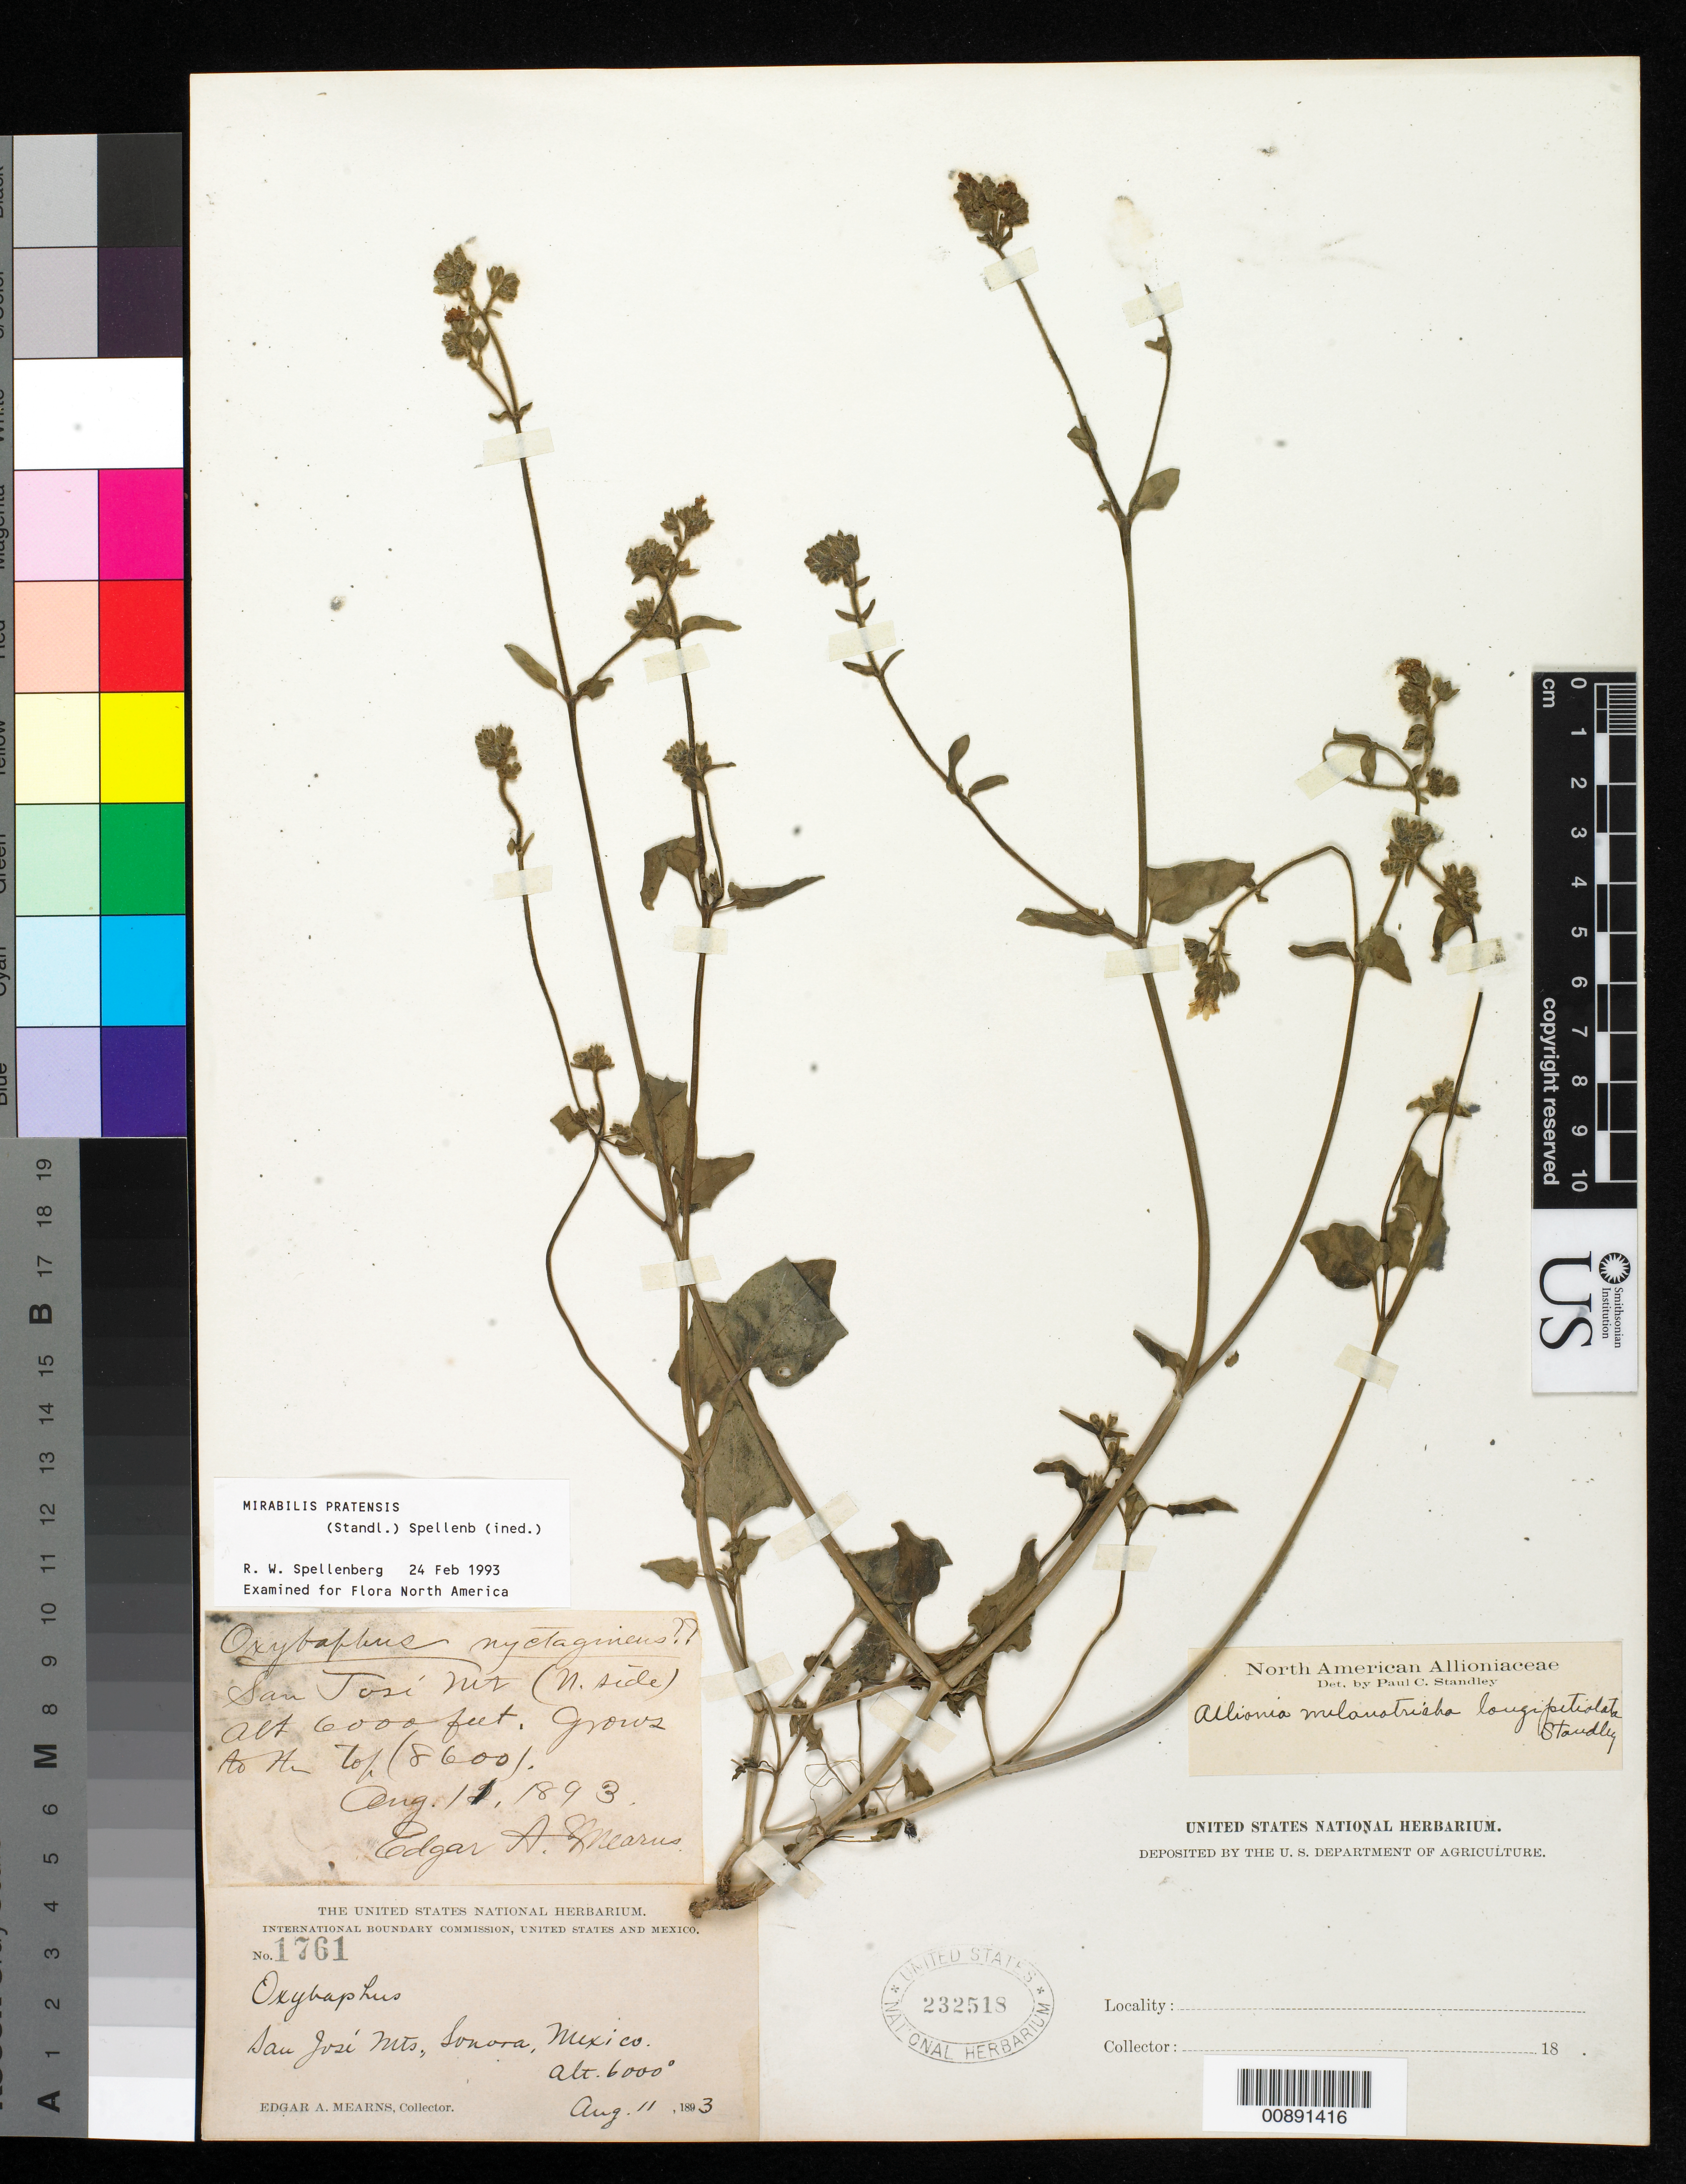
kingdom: Plantae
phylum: Tracheophyta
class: Magnoliopsida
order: Caryophyllales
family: Nyctaginaceae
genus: Mirabilis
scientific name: Mirabilis pratensis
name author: (Standl.) Spellenb.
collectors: E. A. Mearns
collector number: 1761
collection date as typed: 11 Aug 1893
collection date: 1893-08-11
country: Mexico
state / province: Sonora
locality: San José Mts. (N side), Sonora.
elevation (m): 1829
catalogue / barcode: US 232518